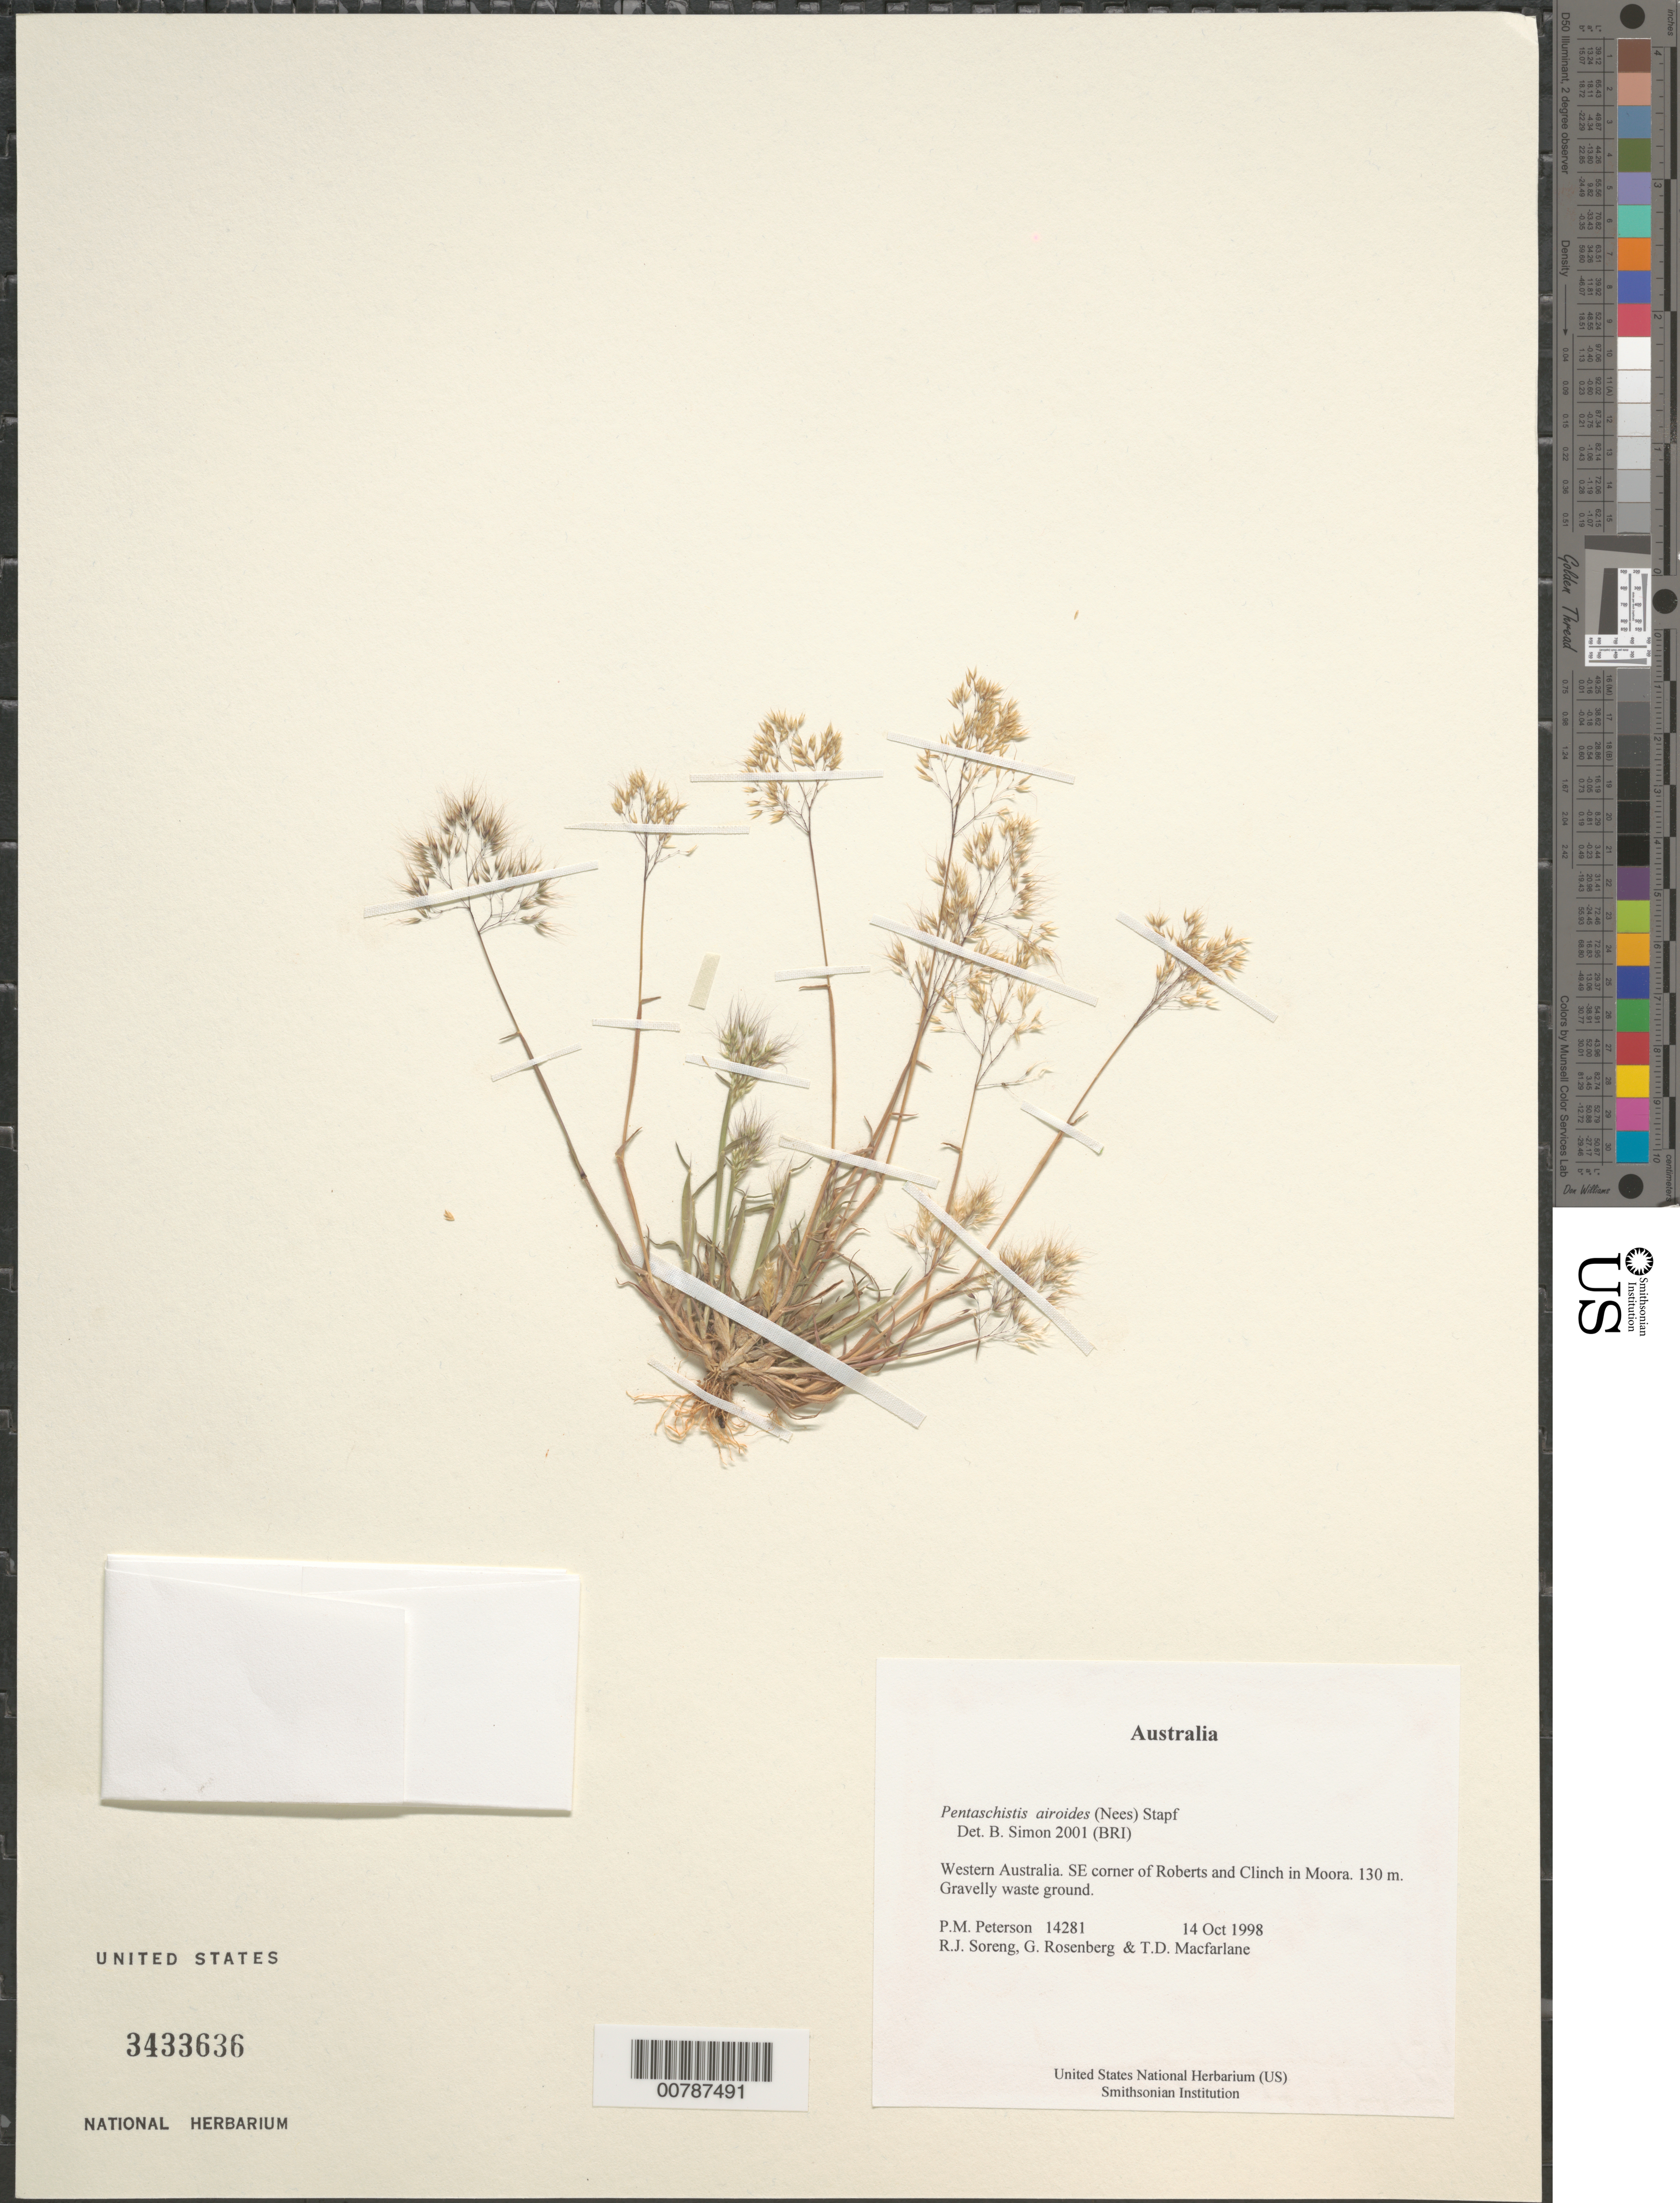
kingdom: Plantae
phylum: Tracheophyta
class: Liliopsida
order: Poales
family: Poaceae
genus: Pentaschistis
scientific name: Pentaschistis airoides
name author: (Nees) Stapf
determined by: Simon, B.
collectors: P. M. Peterson, R. J. Soreng, G. Rosenberg & T. Macfarlane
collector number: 14281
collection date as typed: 14 Oct 1998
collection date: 1998-10-14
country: Australia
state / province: Western Australia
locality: SE corner of Roberts and Clinch in Moora.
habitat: Gravelly waste ground.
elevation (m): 130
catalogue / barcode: US 3433636